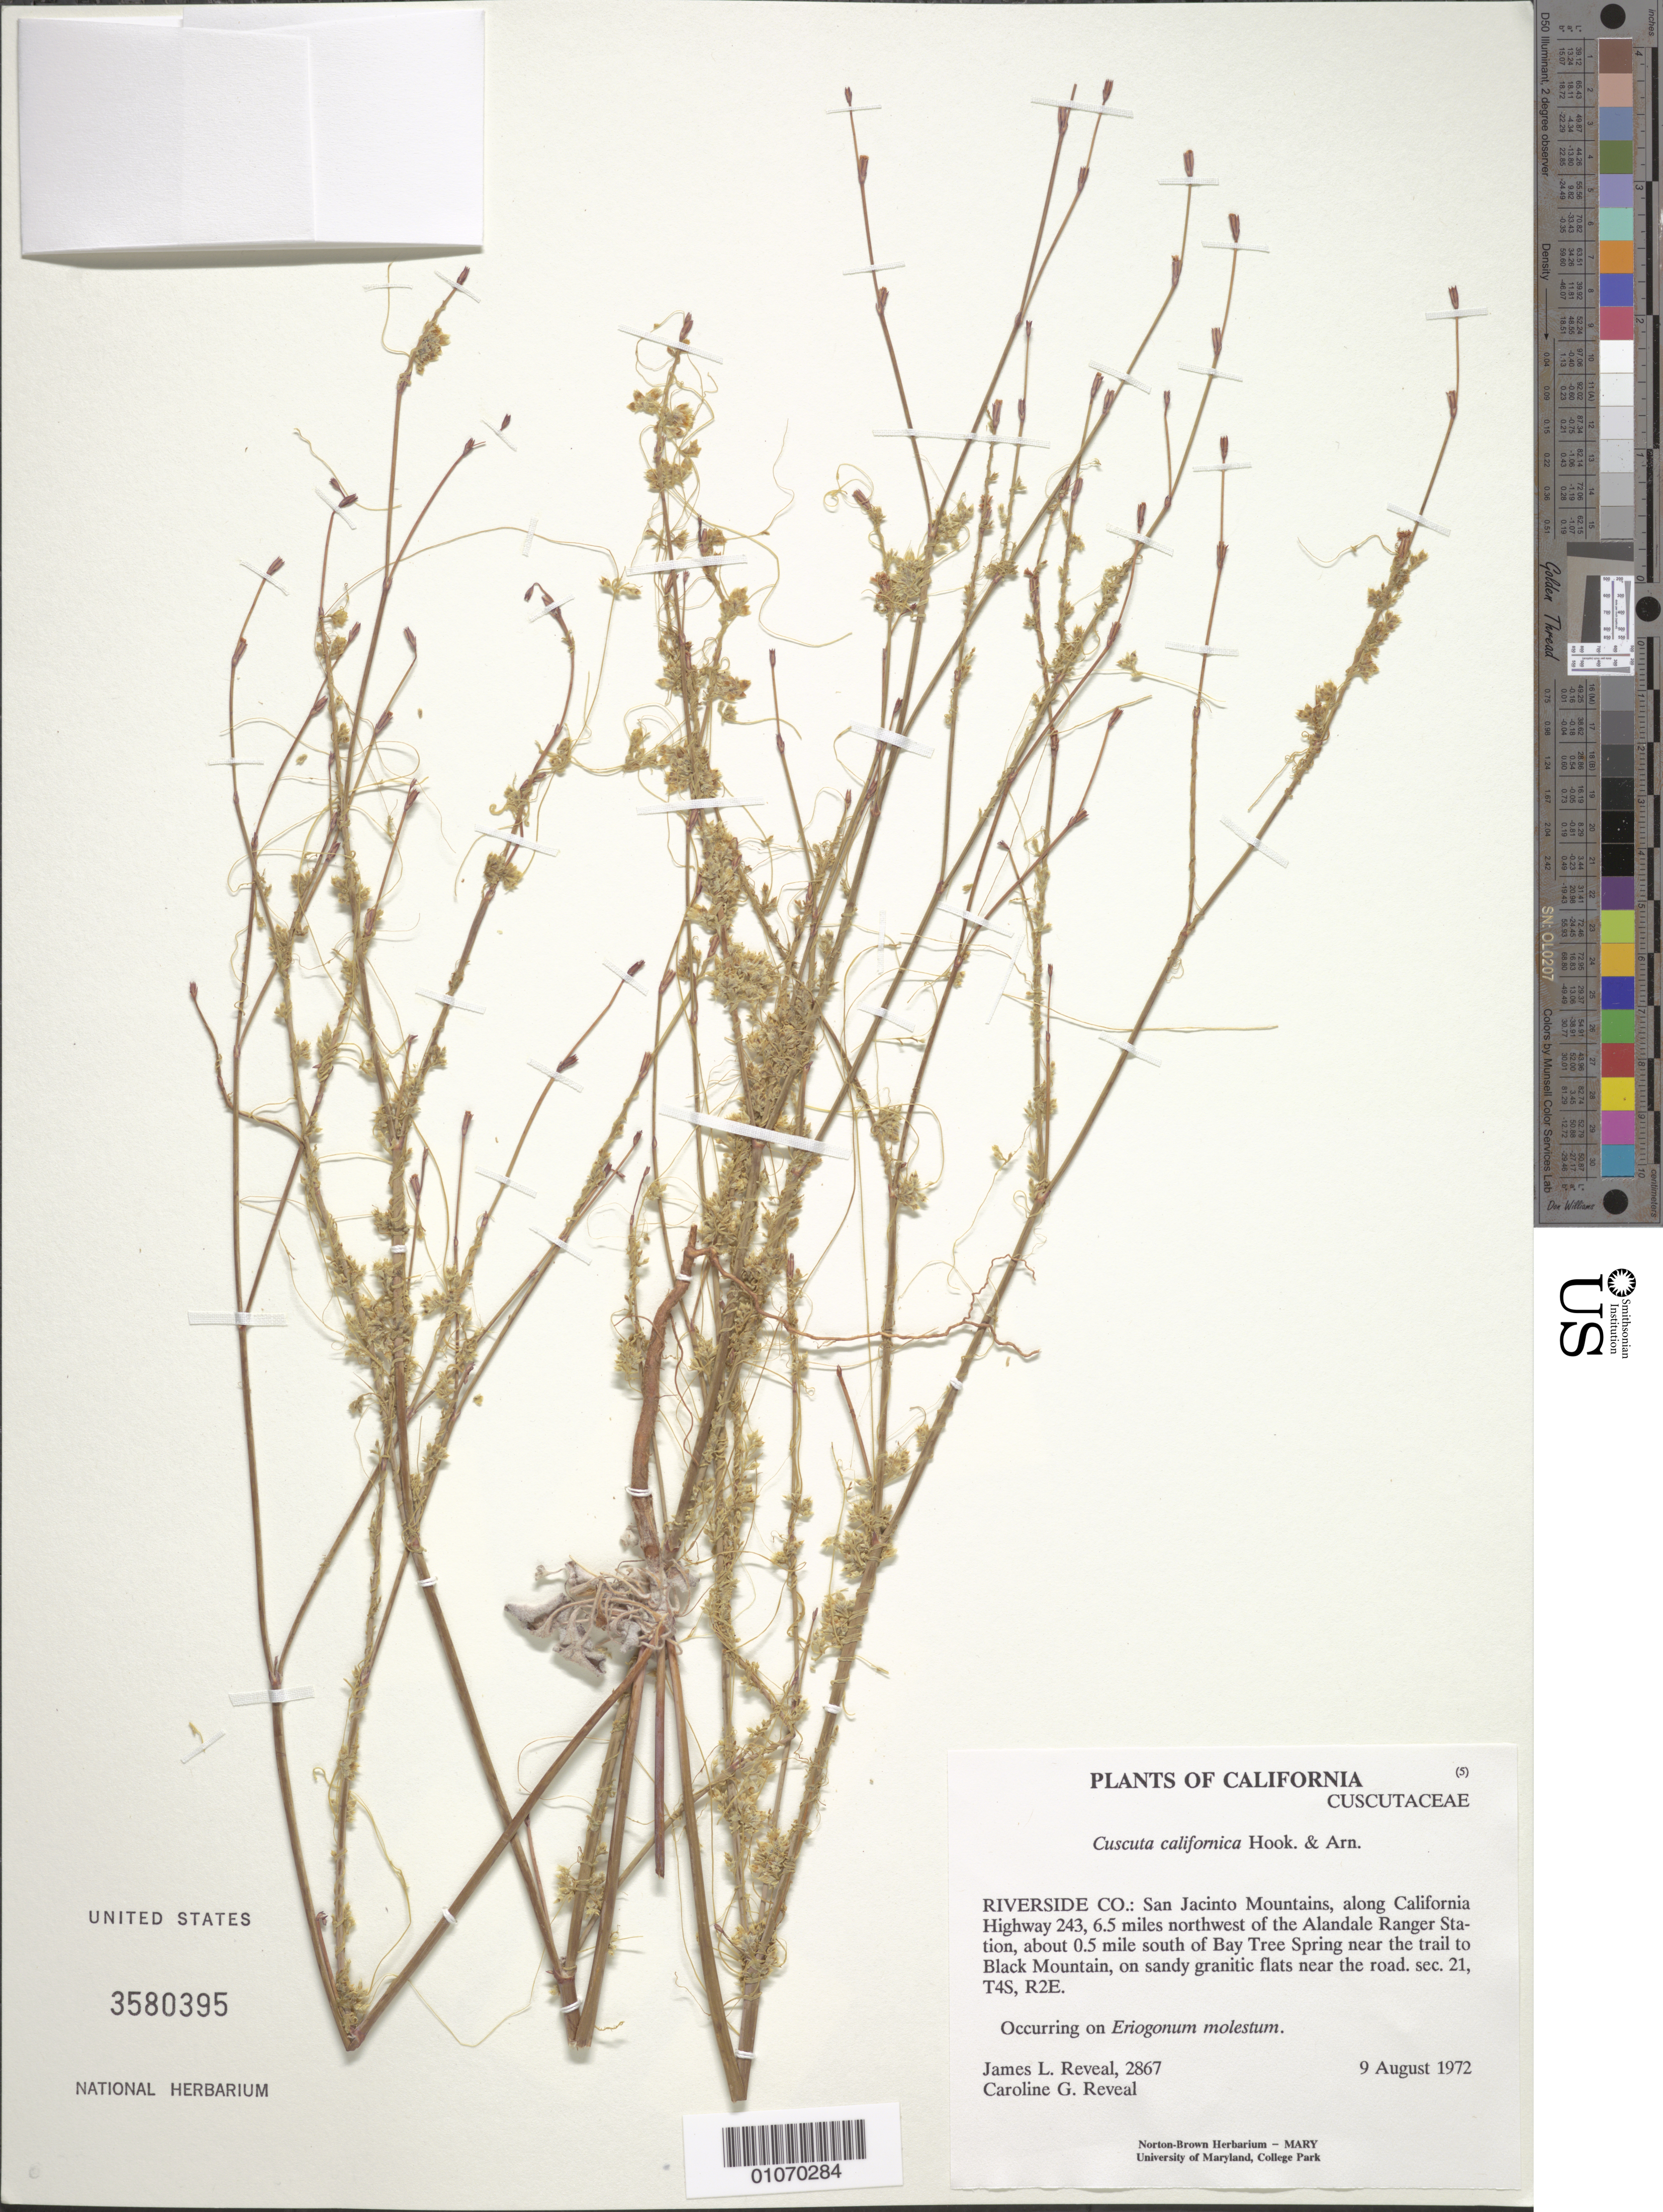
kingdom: Plantae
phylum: Tracheophyta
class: Magnoliopsida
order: Solanales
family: Convolvulaceae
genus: Cuscuta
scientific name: Cuscuta californica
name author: Hook. & Arn.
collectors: J. L. Reveal & C. G. Reveal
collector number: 2867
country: United States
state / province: California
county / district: Riverside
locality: San Jacinto Mts., along California hwy 243, NW of the Alandale Ranger Station, S of Bay Tree Spring near the trail to Black Mt.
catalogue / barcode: US 3580395